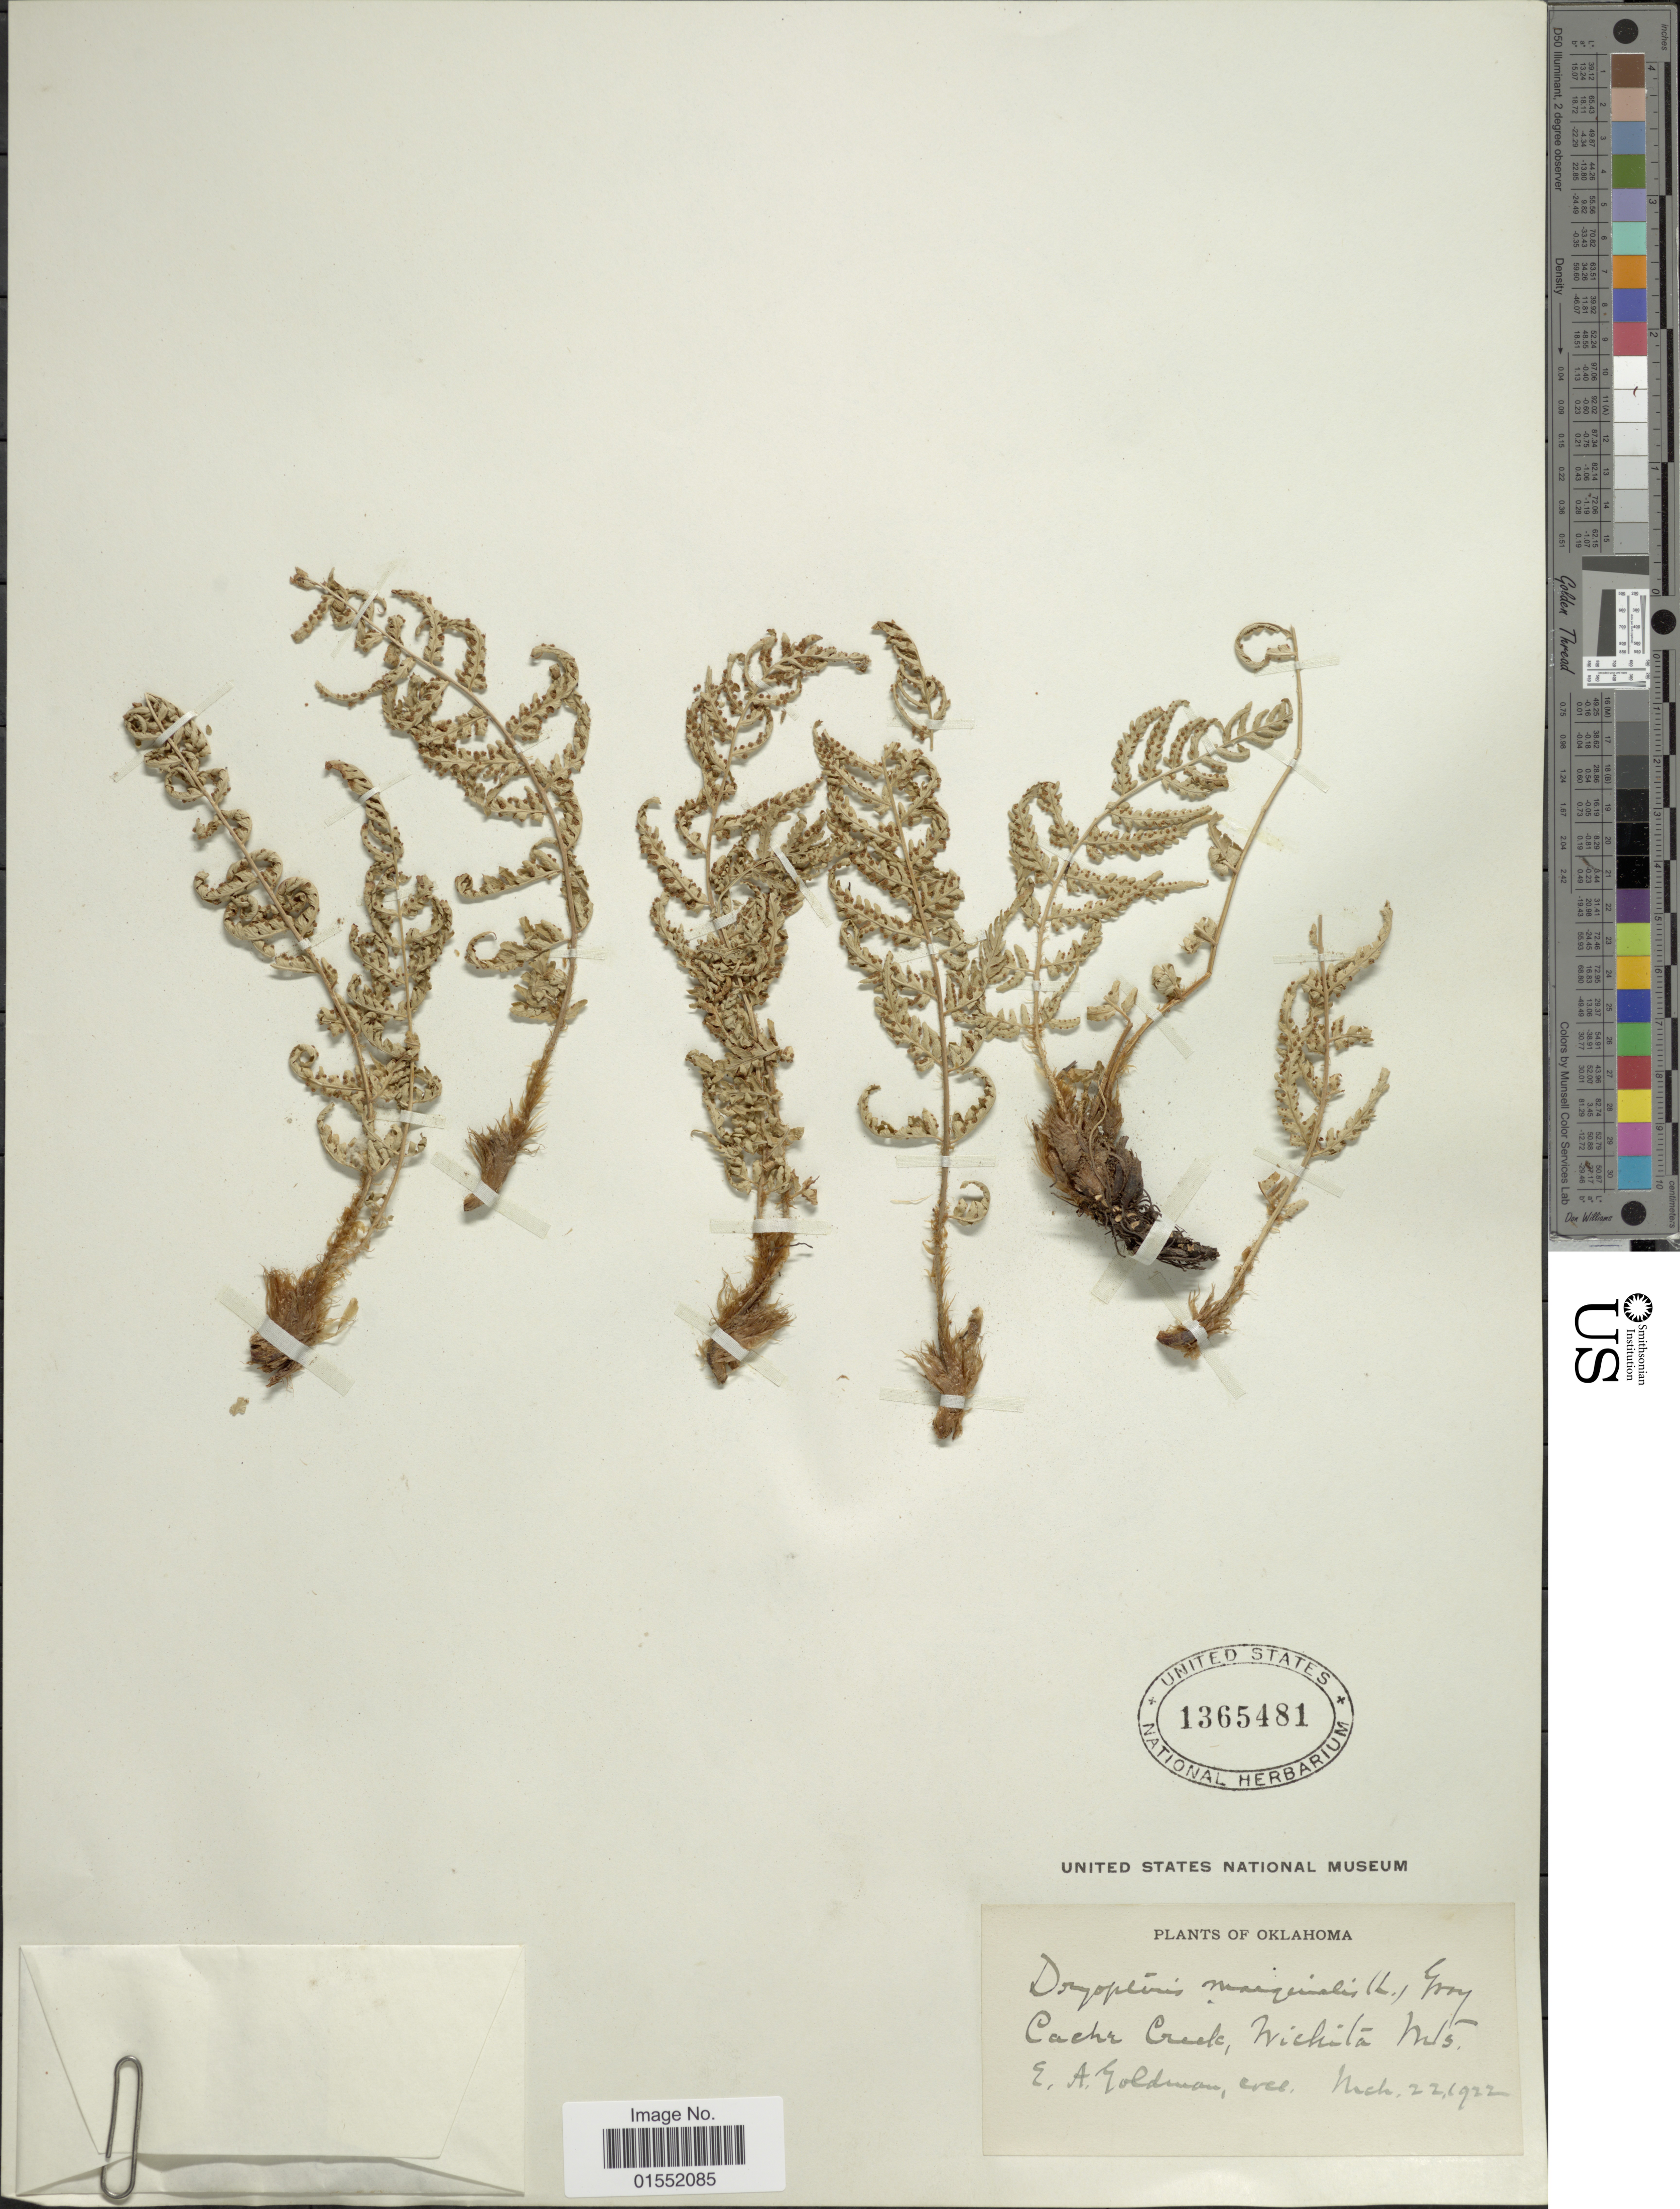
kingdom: Plantae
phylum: Tracheophyta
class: Polypodiopsida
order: Polypodiales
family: Dryopteridaceae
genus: Dryopteris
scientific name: Dryopteris marginalis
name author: (L.) A. Gray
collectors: E. A. Goldman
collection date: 1922-03-22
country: United States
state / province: Oklahoma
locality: Cache Creek, Wichita Mts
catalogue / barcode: US 1365481